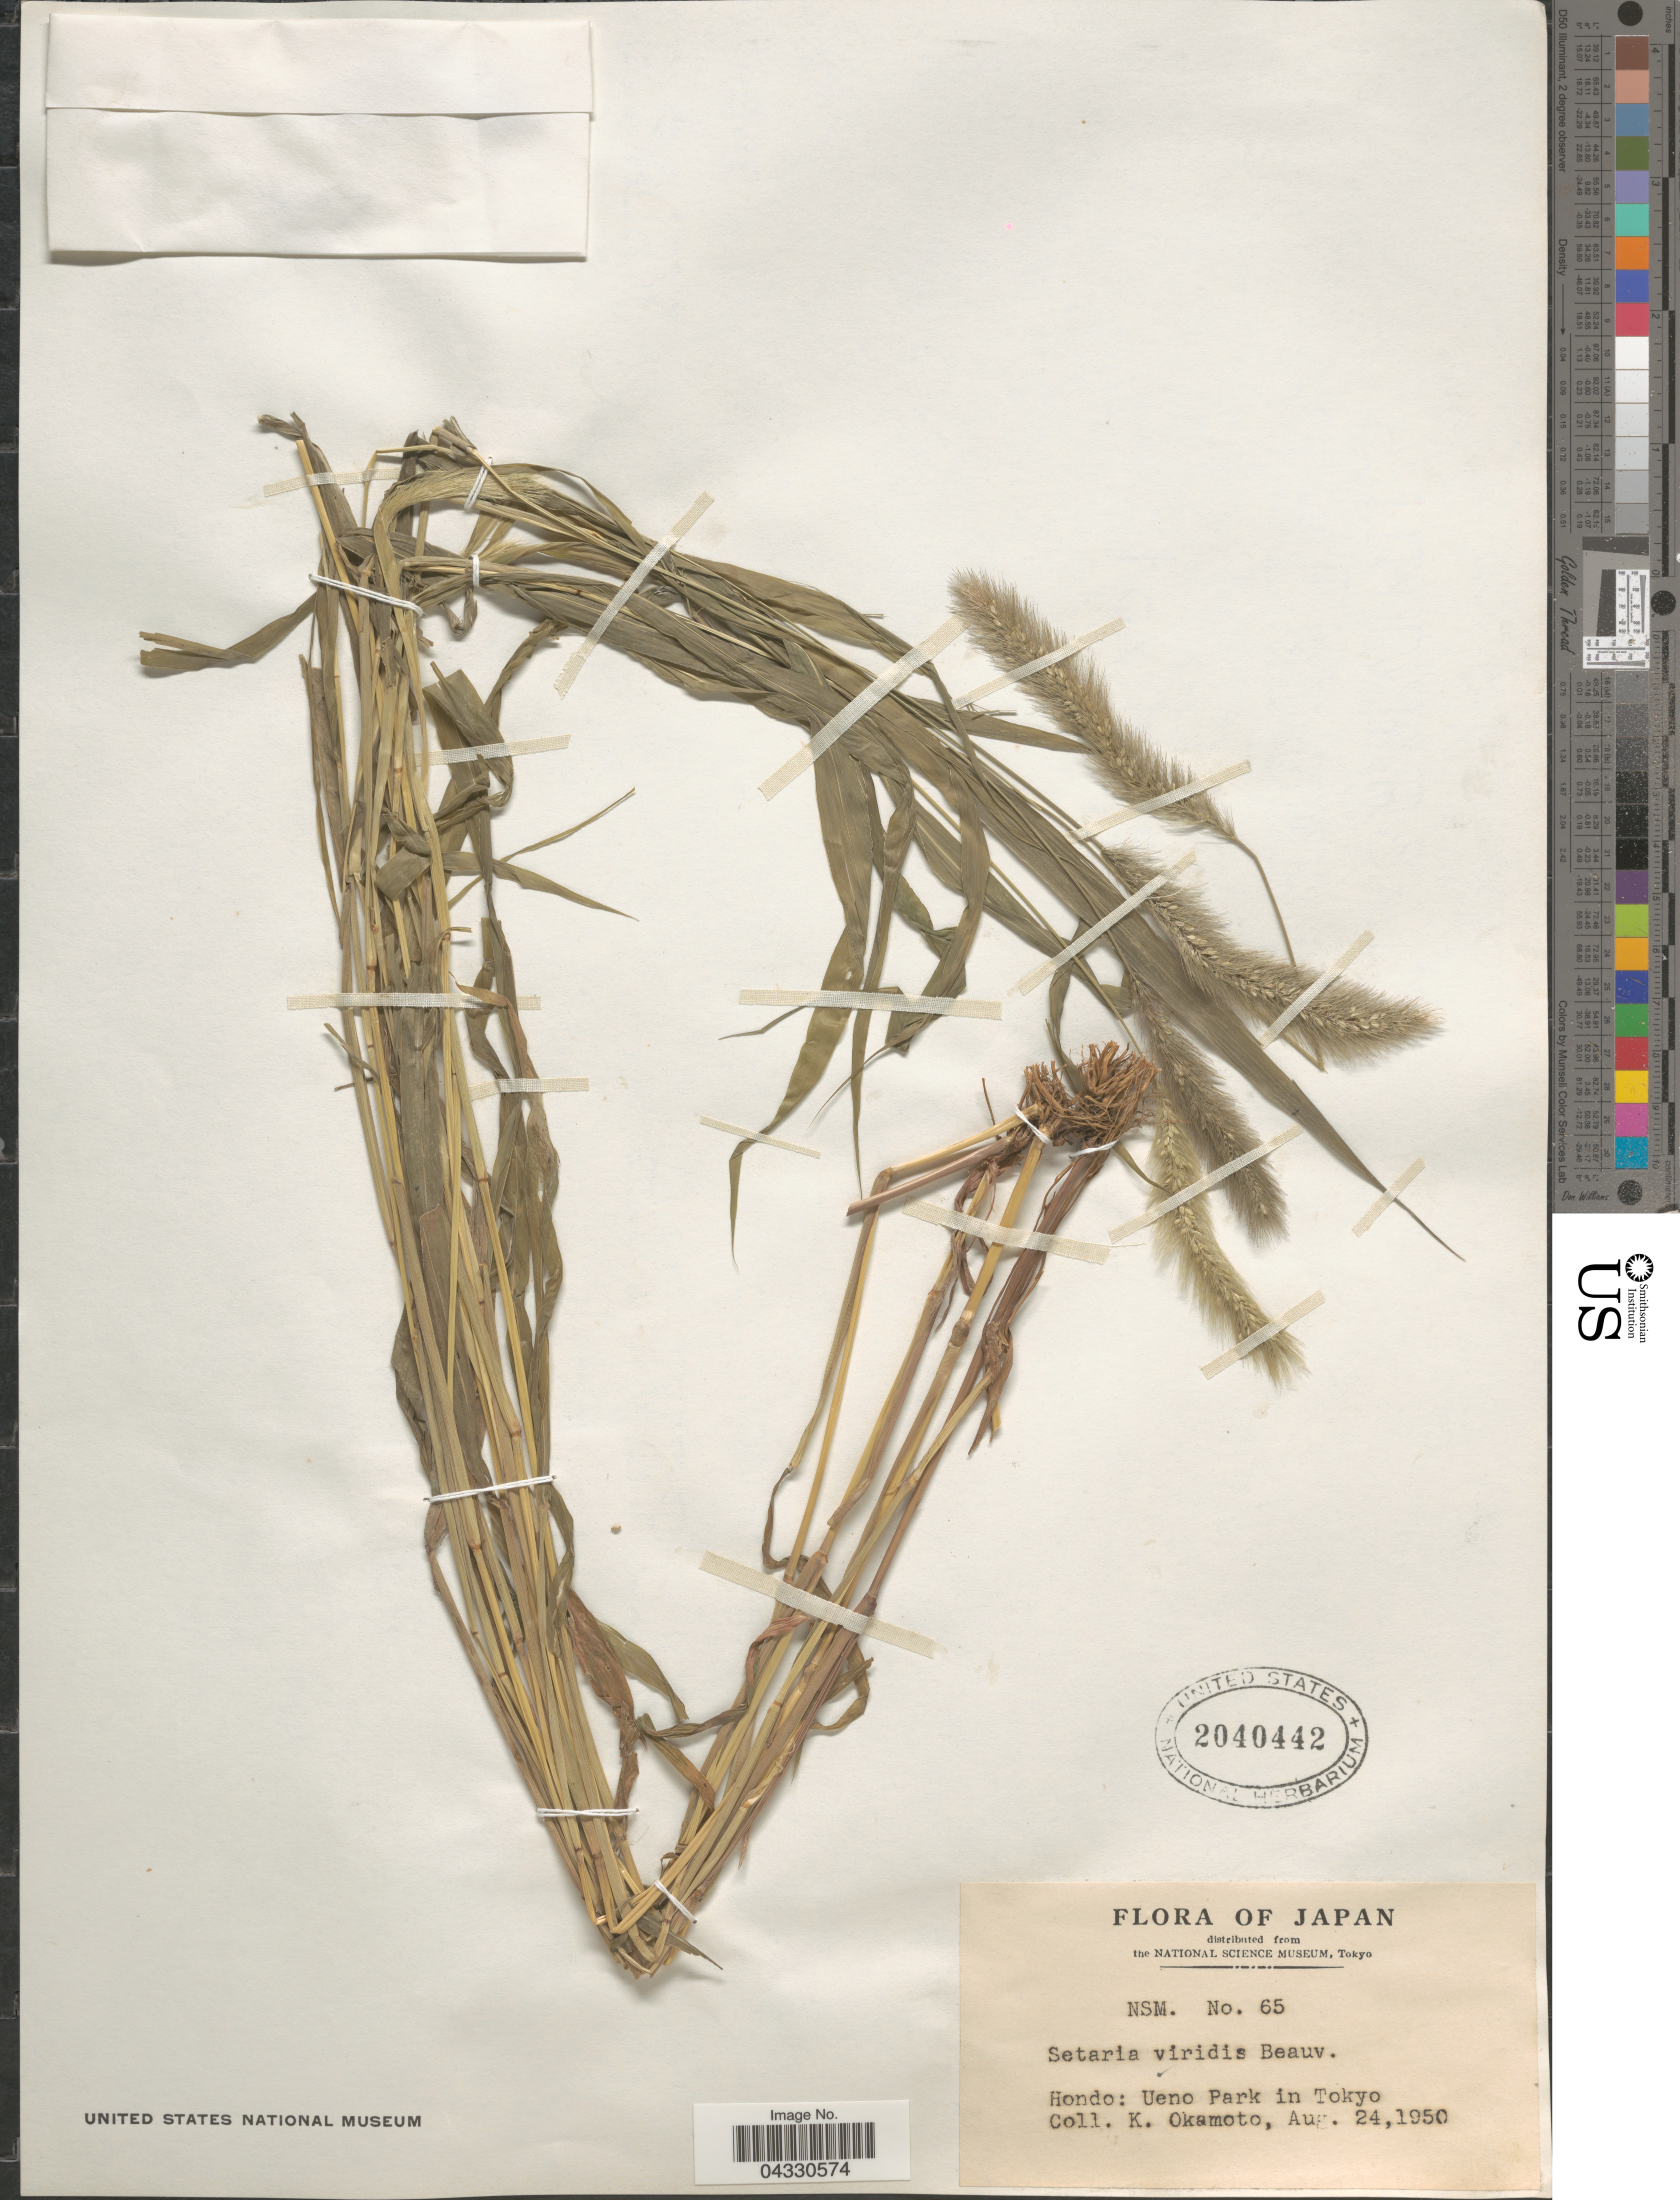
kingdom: Plantae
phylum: Tracheophyta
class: Liliopsida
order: Poales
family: Poaceae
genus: Setaria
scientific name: Setaria viridis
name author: (L.) P. Beauv.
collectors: K. Okamoto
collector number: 65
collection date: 1950-08-24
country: Japan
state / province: Tokyo, Federal City of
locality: Hondo: Ueno Park in Tokyo.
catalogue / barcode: US 2040442